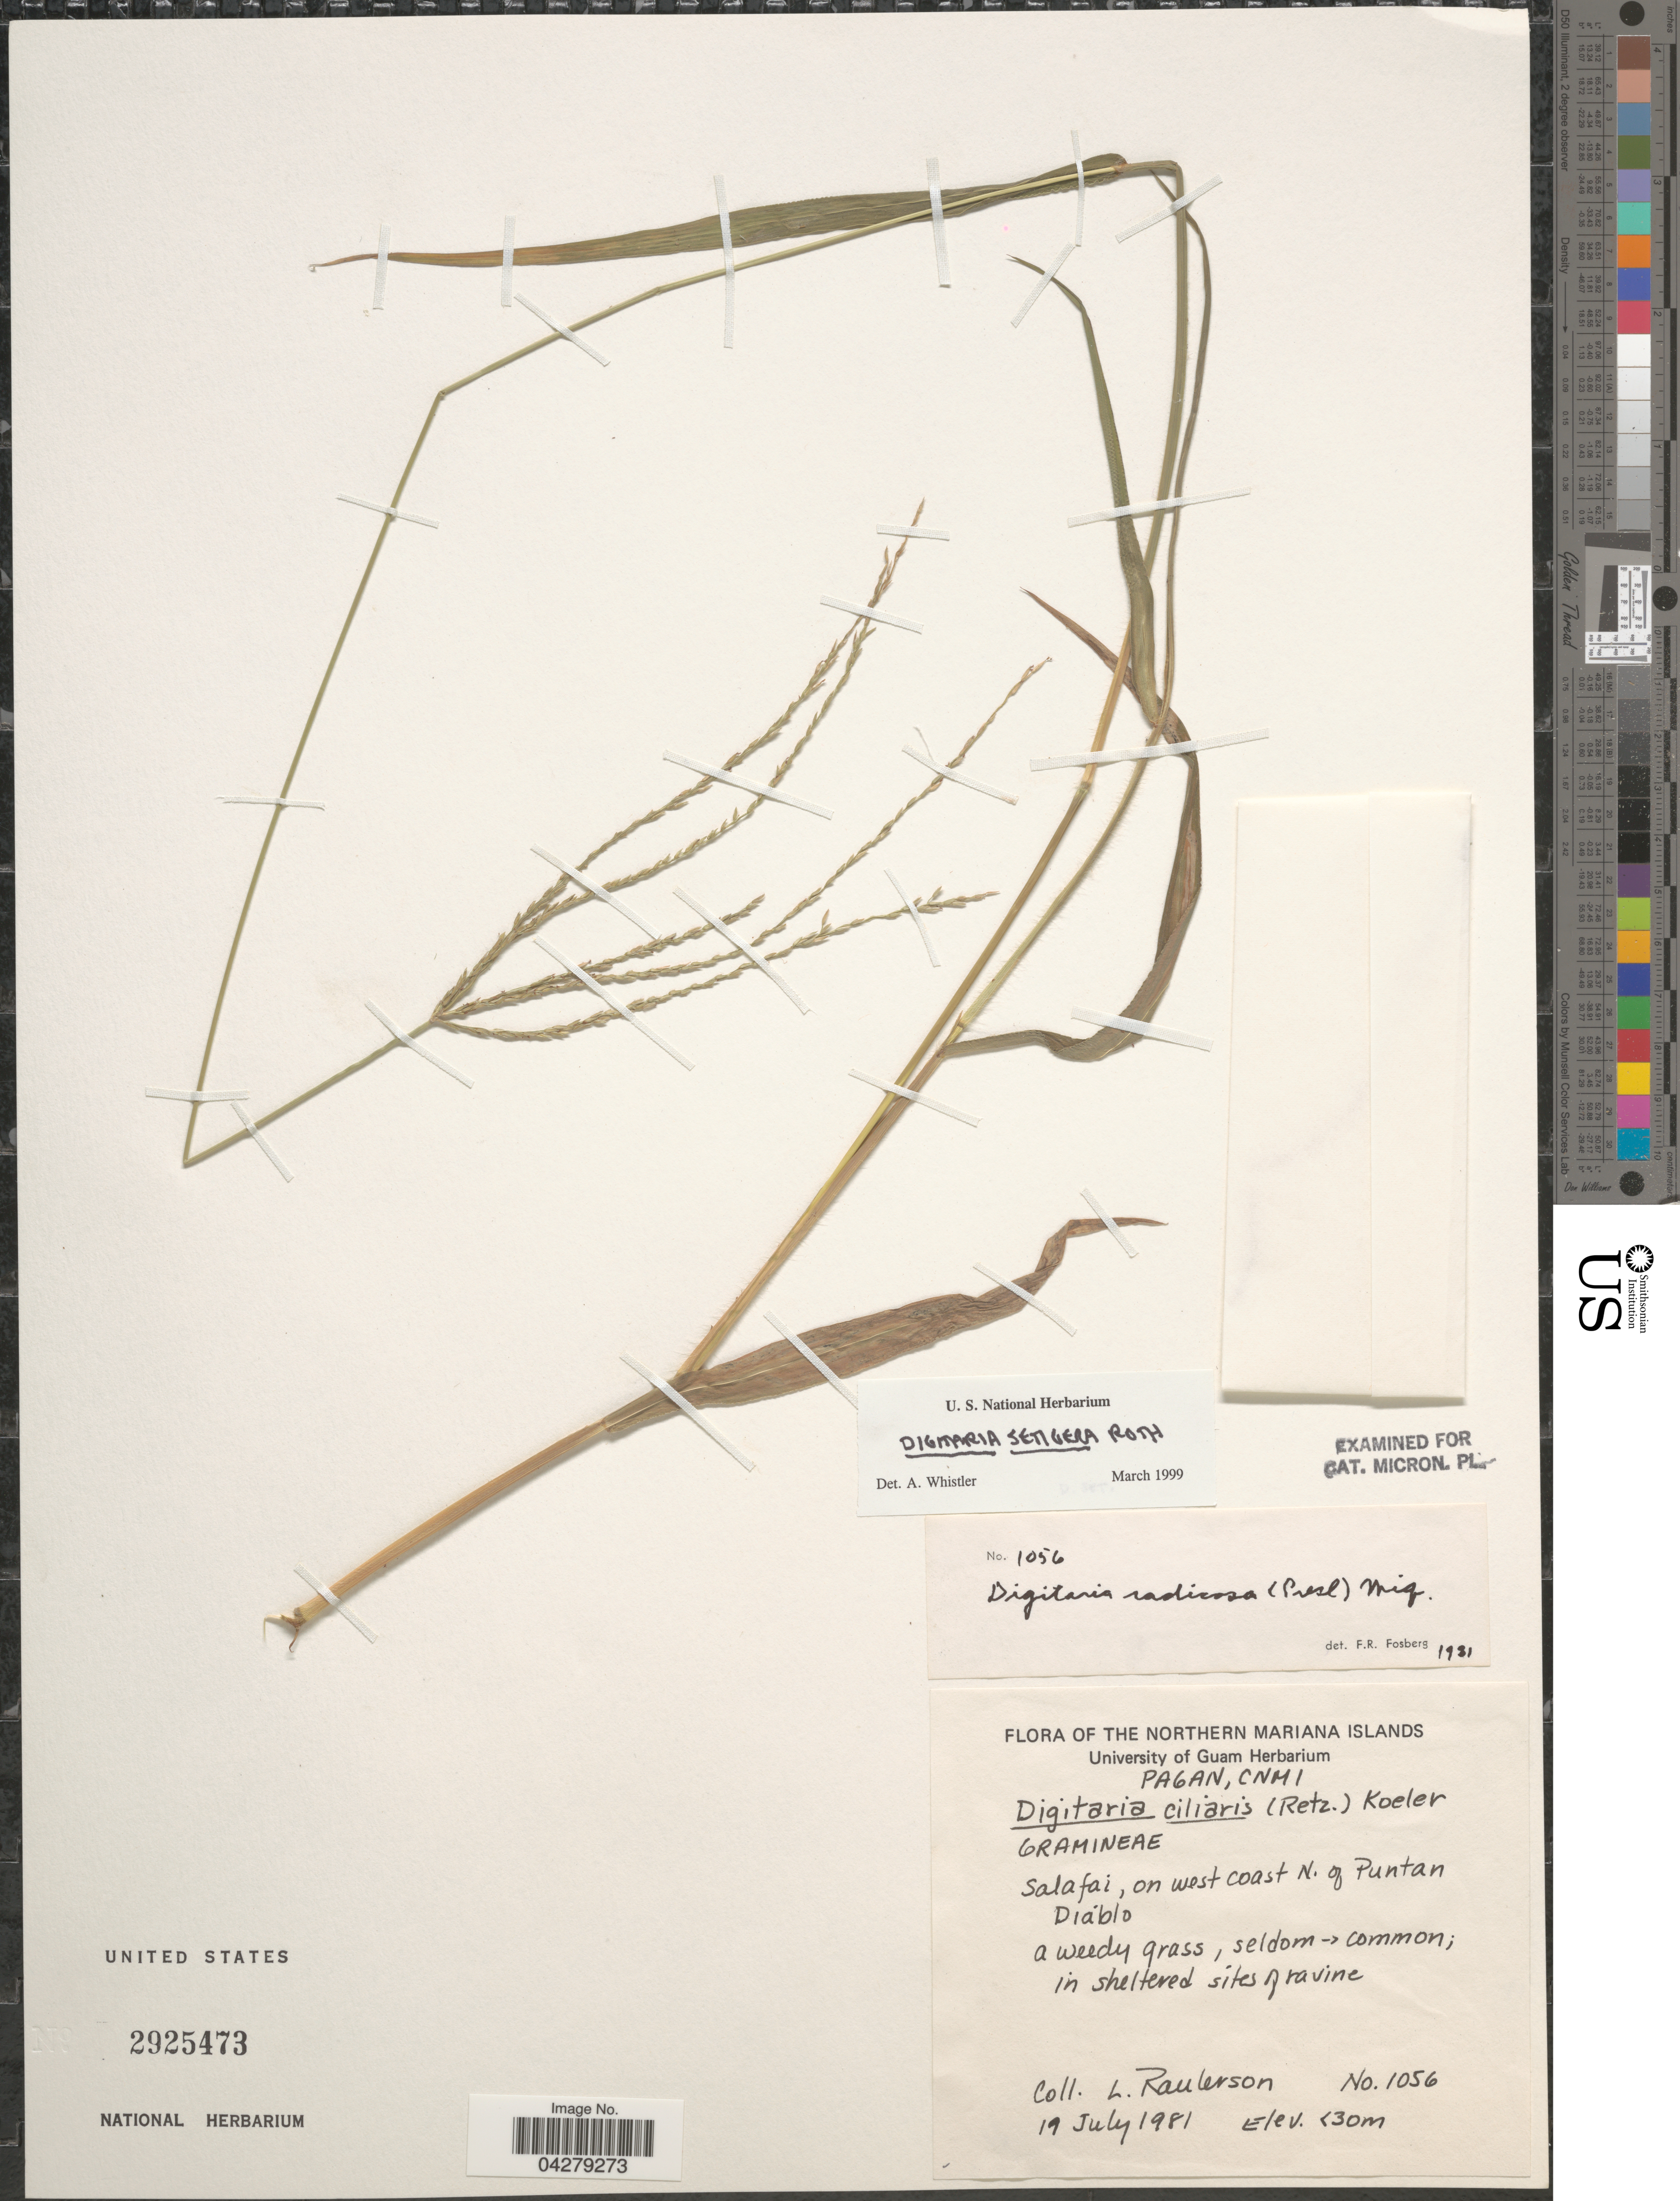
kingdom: Plantae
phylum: Tracheophyta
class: Liliopsida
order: Poales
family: Poaceae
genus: Digitaria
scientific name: Digitaria setigera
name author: Roth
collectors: L. Raulerson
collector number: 1056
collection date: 1981-07-19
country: Northern Mariana Islands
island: Anatahan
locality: Pagan, CNMI. Salafai, on west co ast N. of Puntan Diablo.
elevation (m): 30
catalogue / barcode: US 2925473